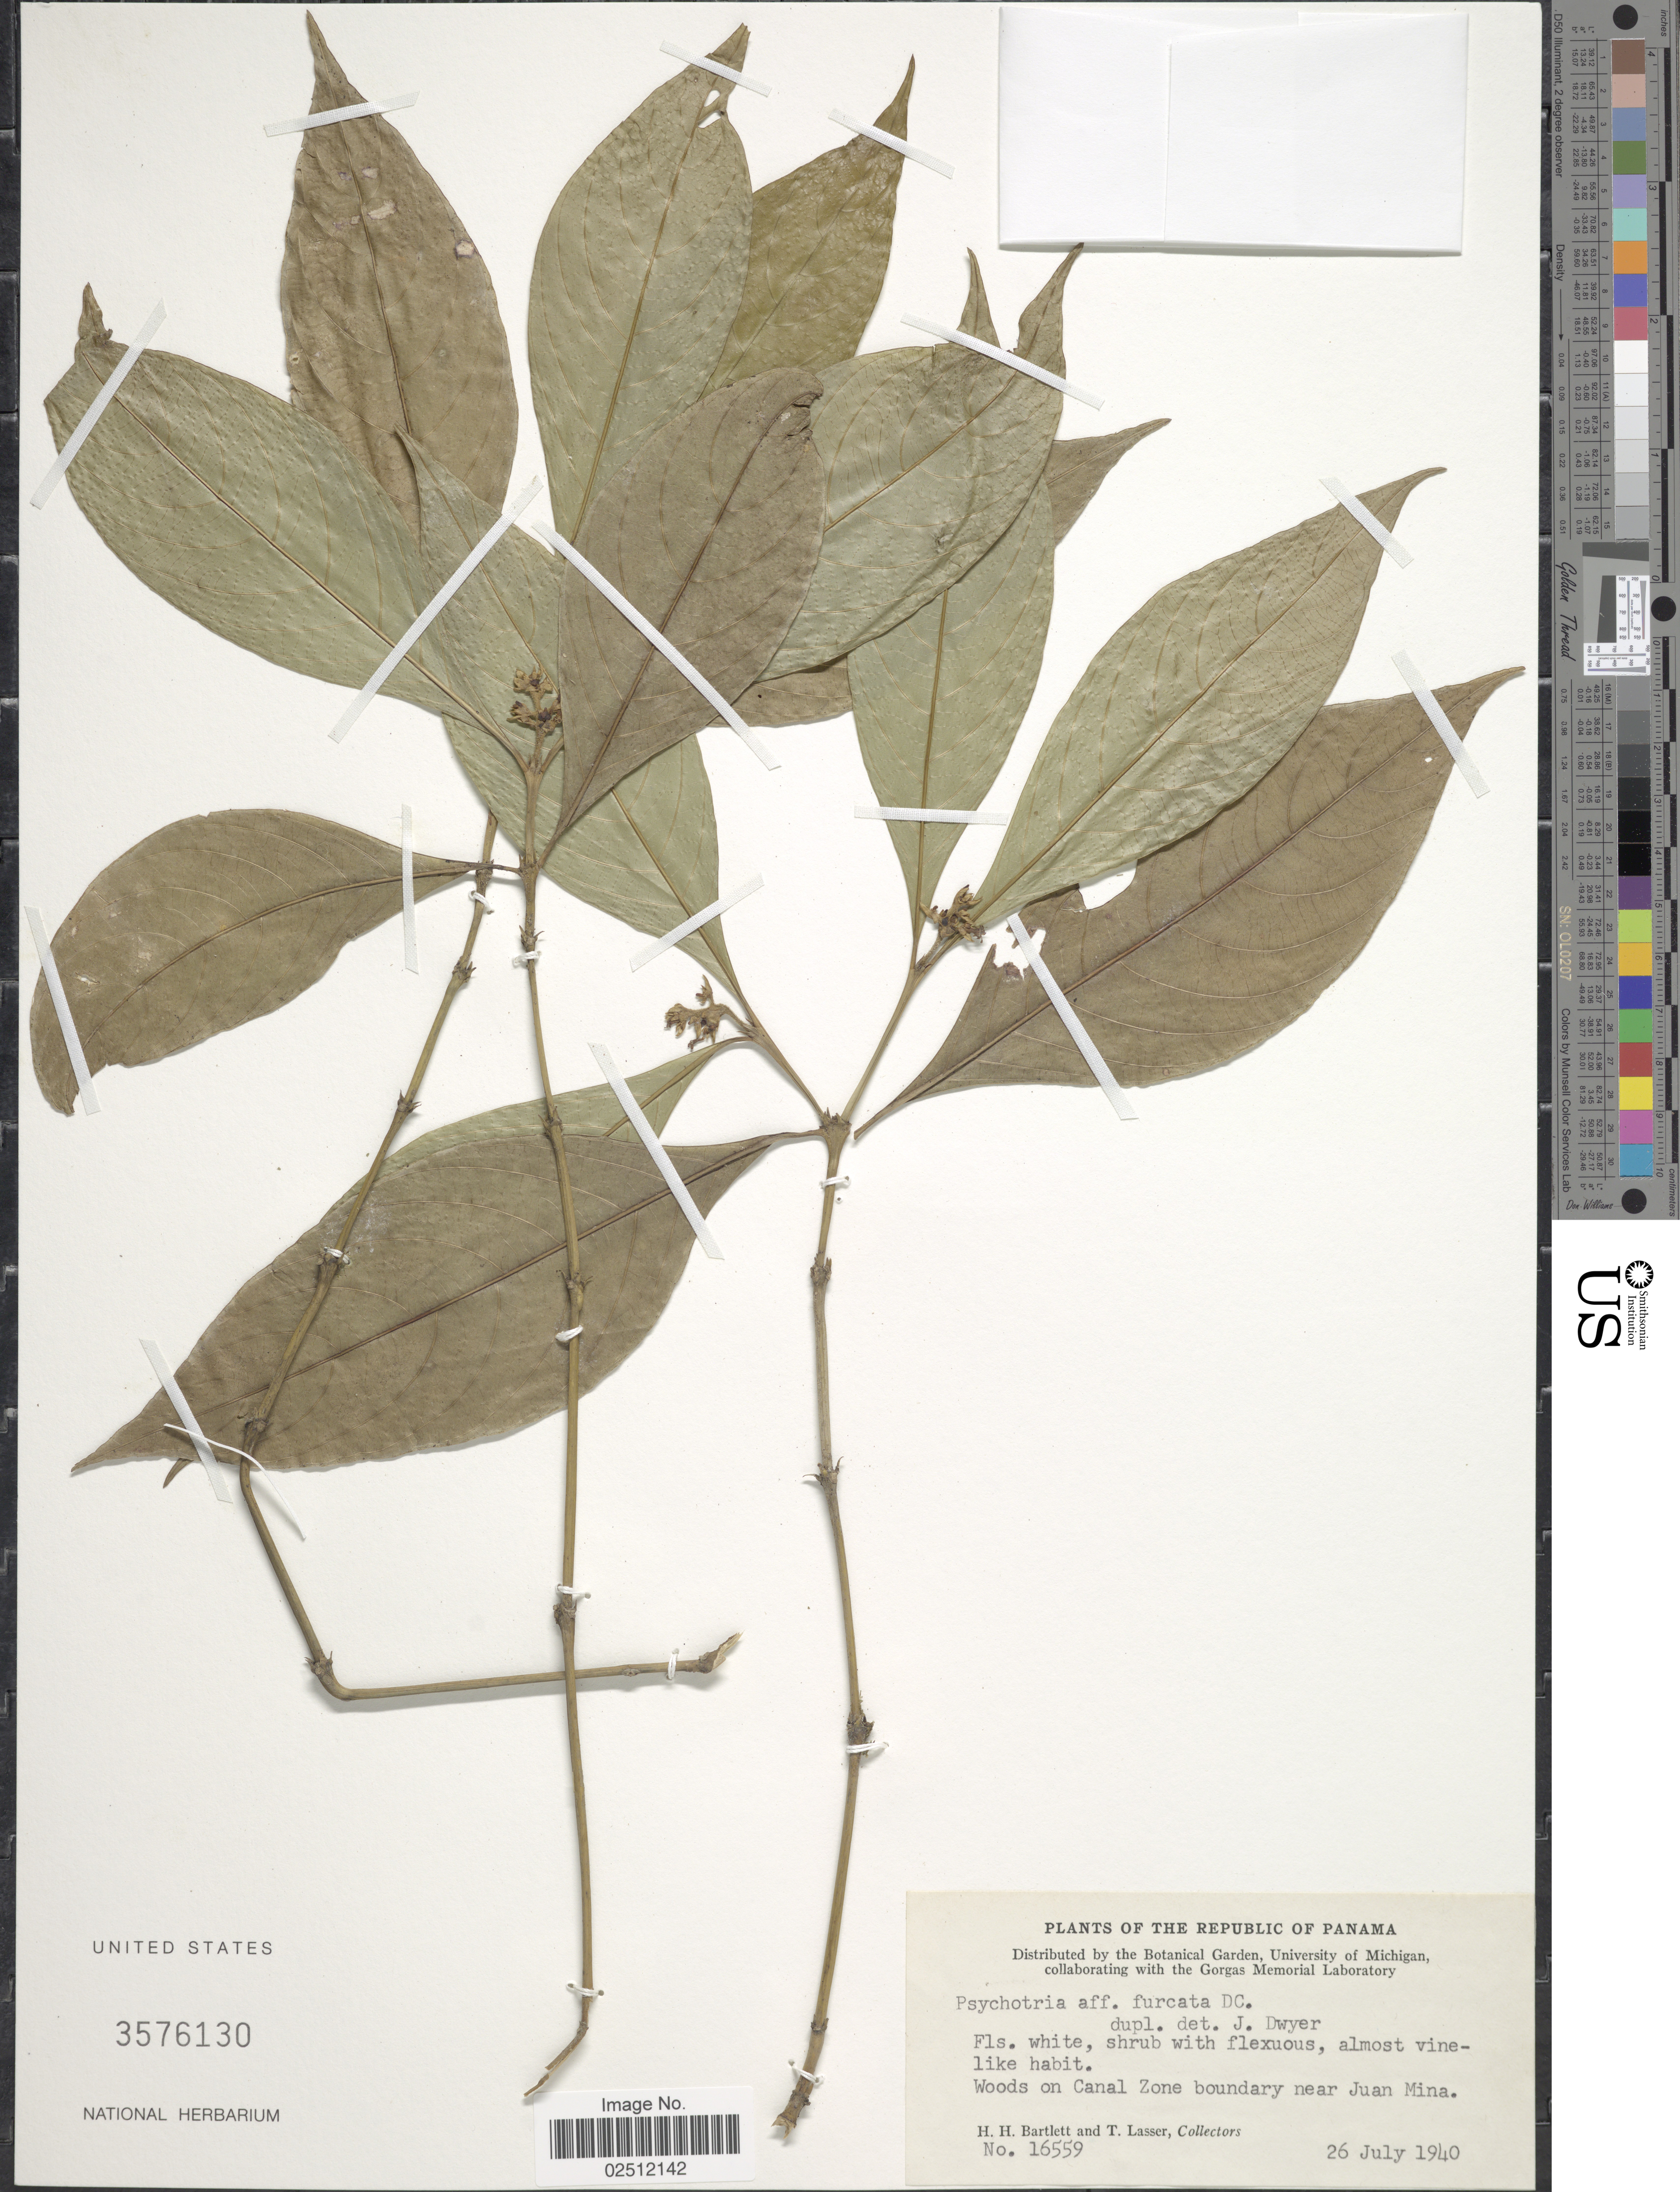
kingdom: Plantae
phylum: Tracheophyta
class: Magnoliopsida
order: Gentianales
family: Rubiaceae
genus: Psychotria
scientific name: Psychotria furcata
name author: DC.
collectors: H. H. Bartlett & T. Lasser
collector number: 16559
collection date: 1940-07-26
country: Panama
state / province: Colón / Panamá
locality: Woods on Canal Zone boundary near Juan Mina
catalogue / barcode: US 3576130